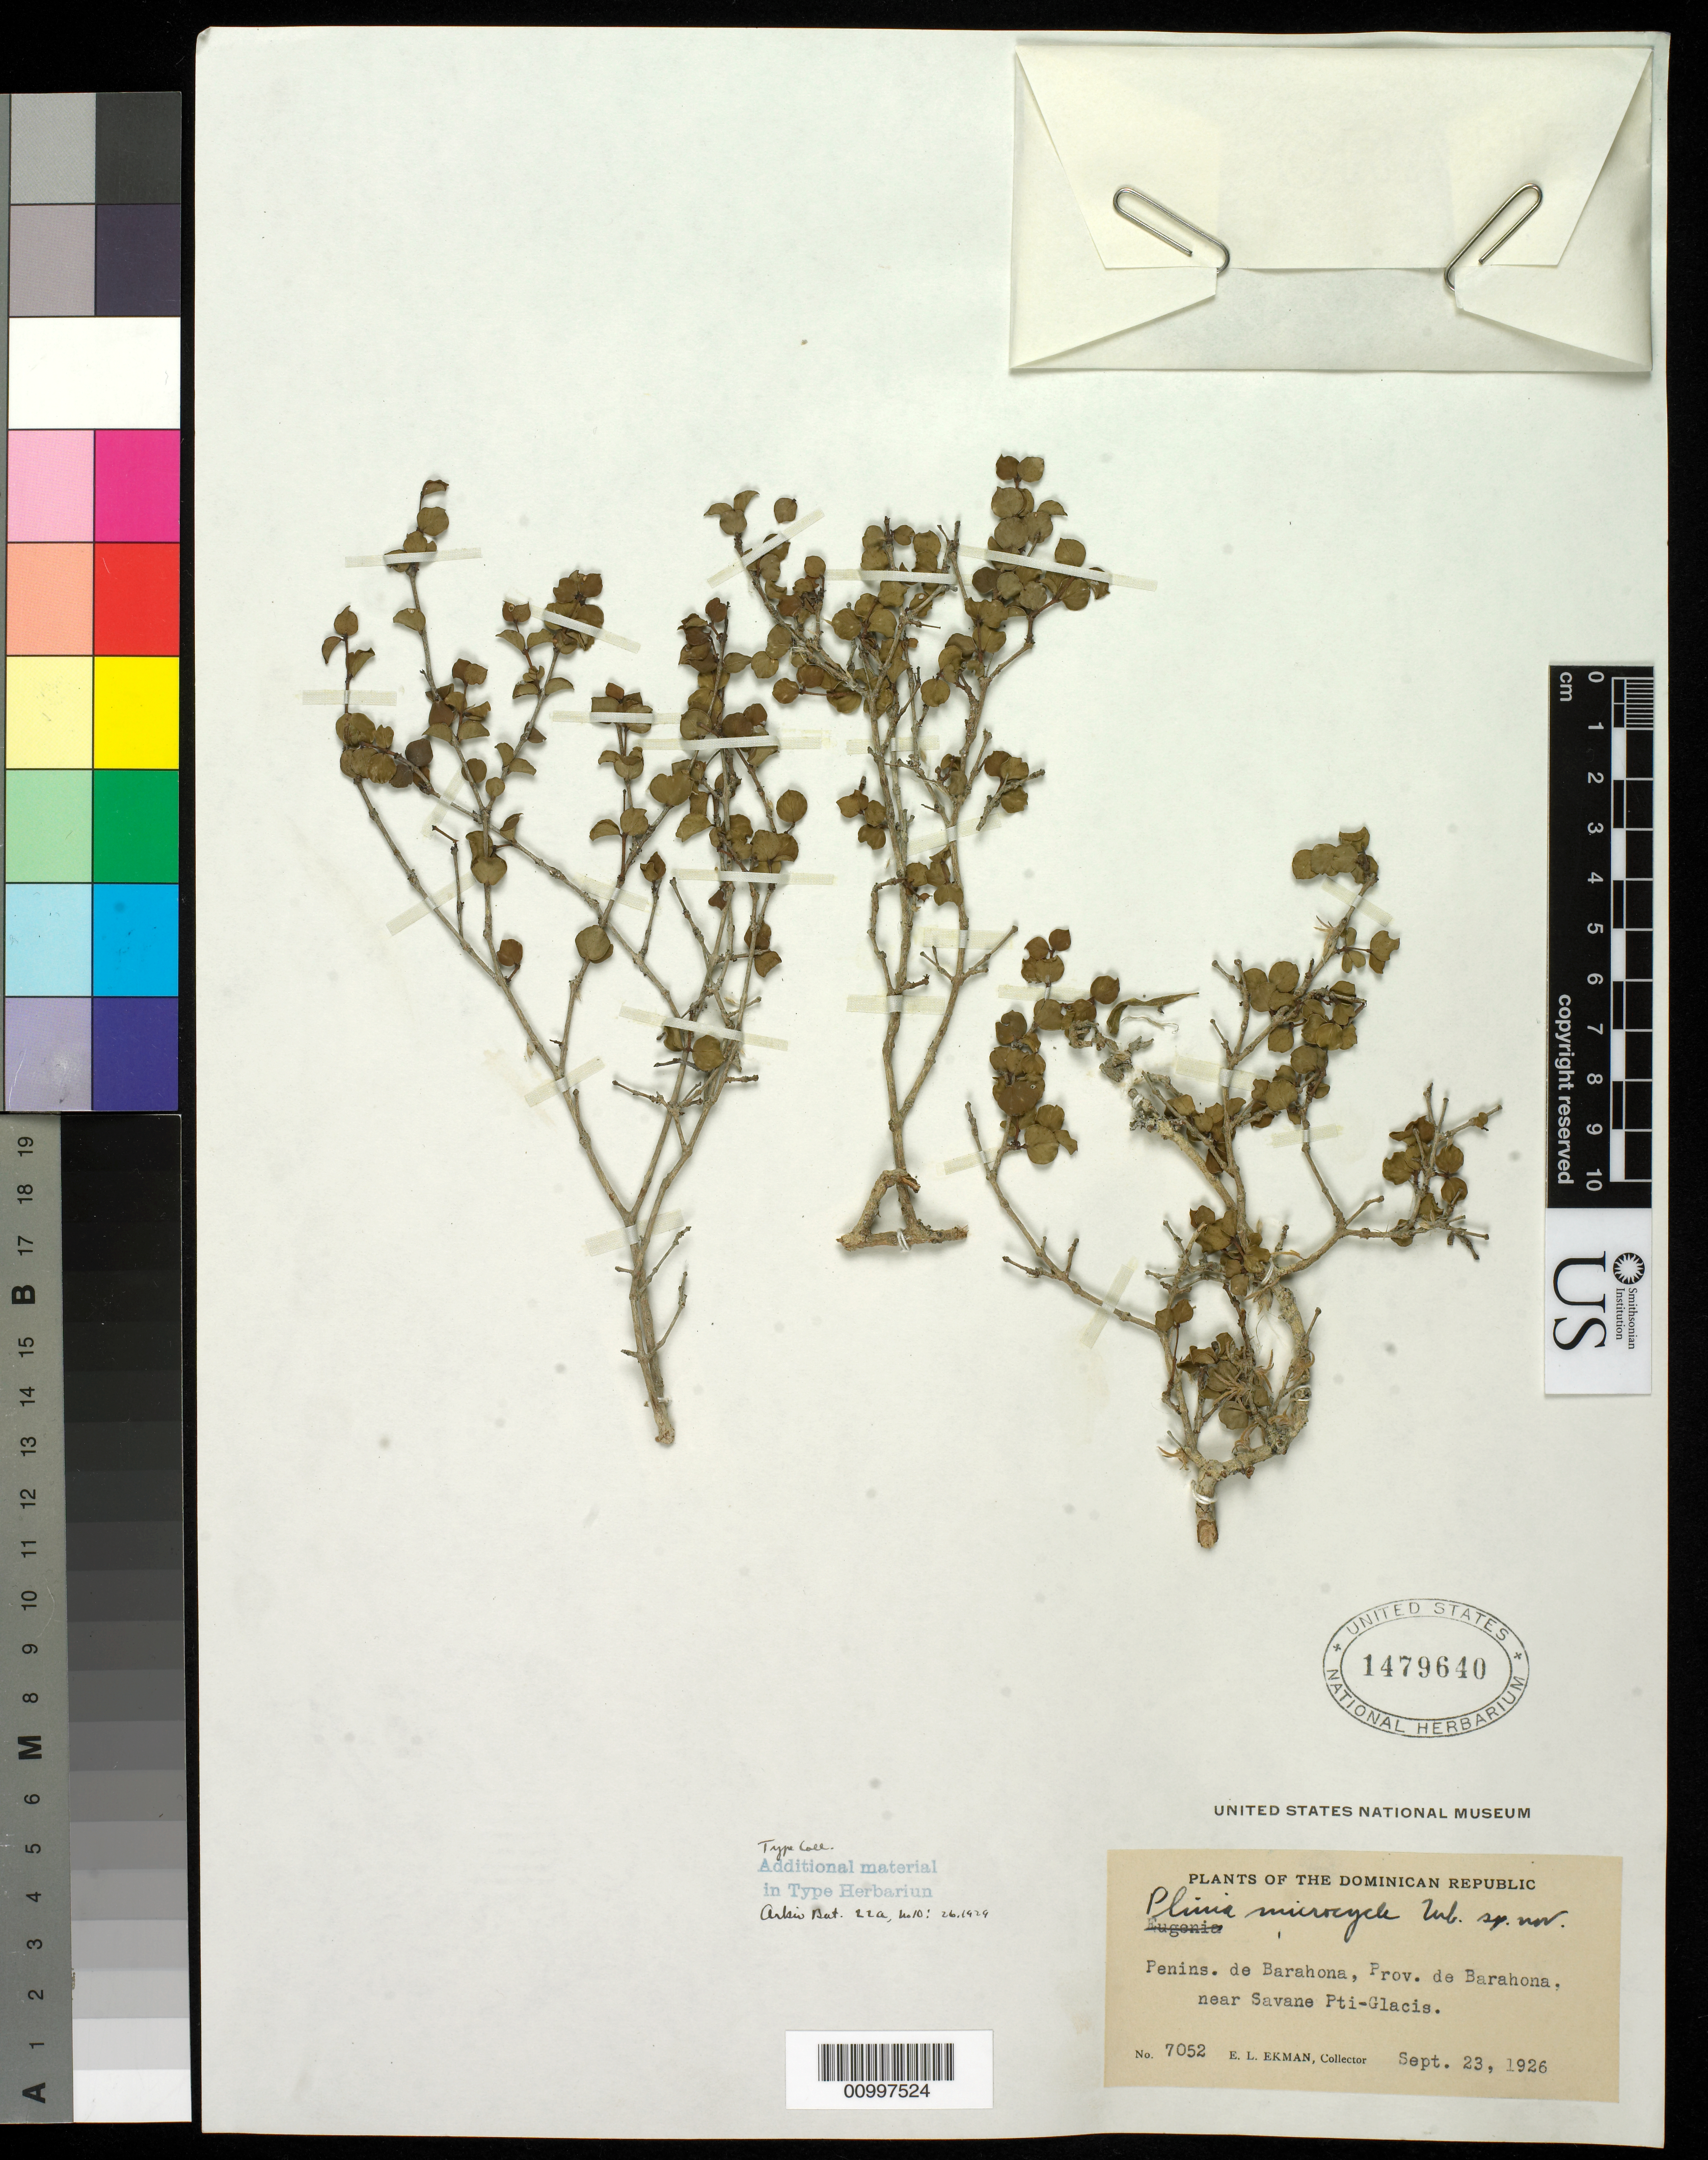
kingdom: Plantae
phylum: Tracheophyta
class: Magnoliopsida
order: Myrtales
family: Myrtaceae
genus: Plinia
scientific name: Plinia microcycla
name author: Urb.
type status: Isotype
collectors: E. L. Ekman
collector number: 7052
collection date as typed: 23 Sep 1926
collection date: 1926-09-23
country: Dominican Republic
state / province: Barahona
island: Hispaniola Island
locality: Penins. de Barahona, Prov. de Barahona, near Savane Pti-Glacis.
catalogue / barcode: US 1479640